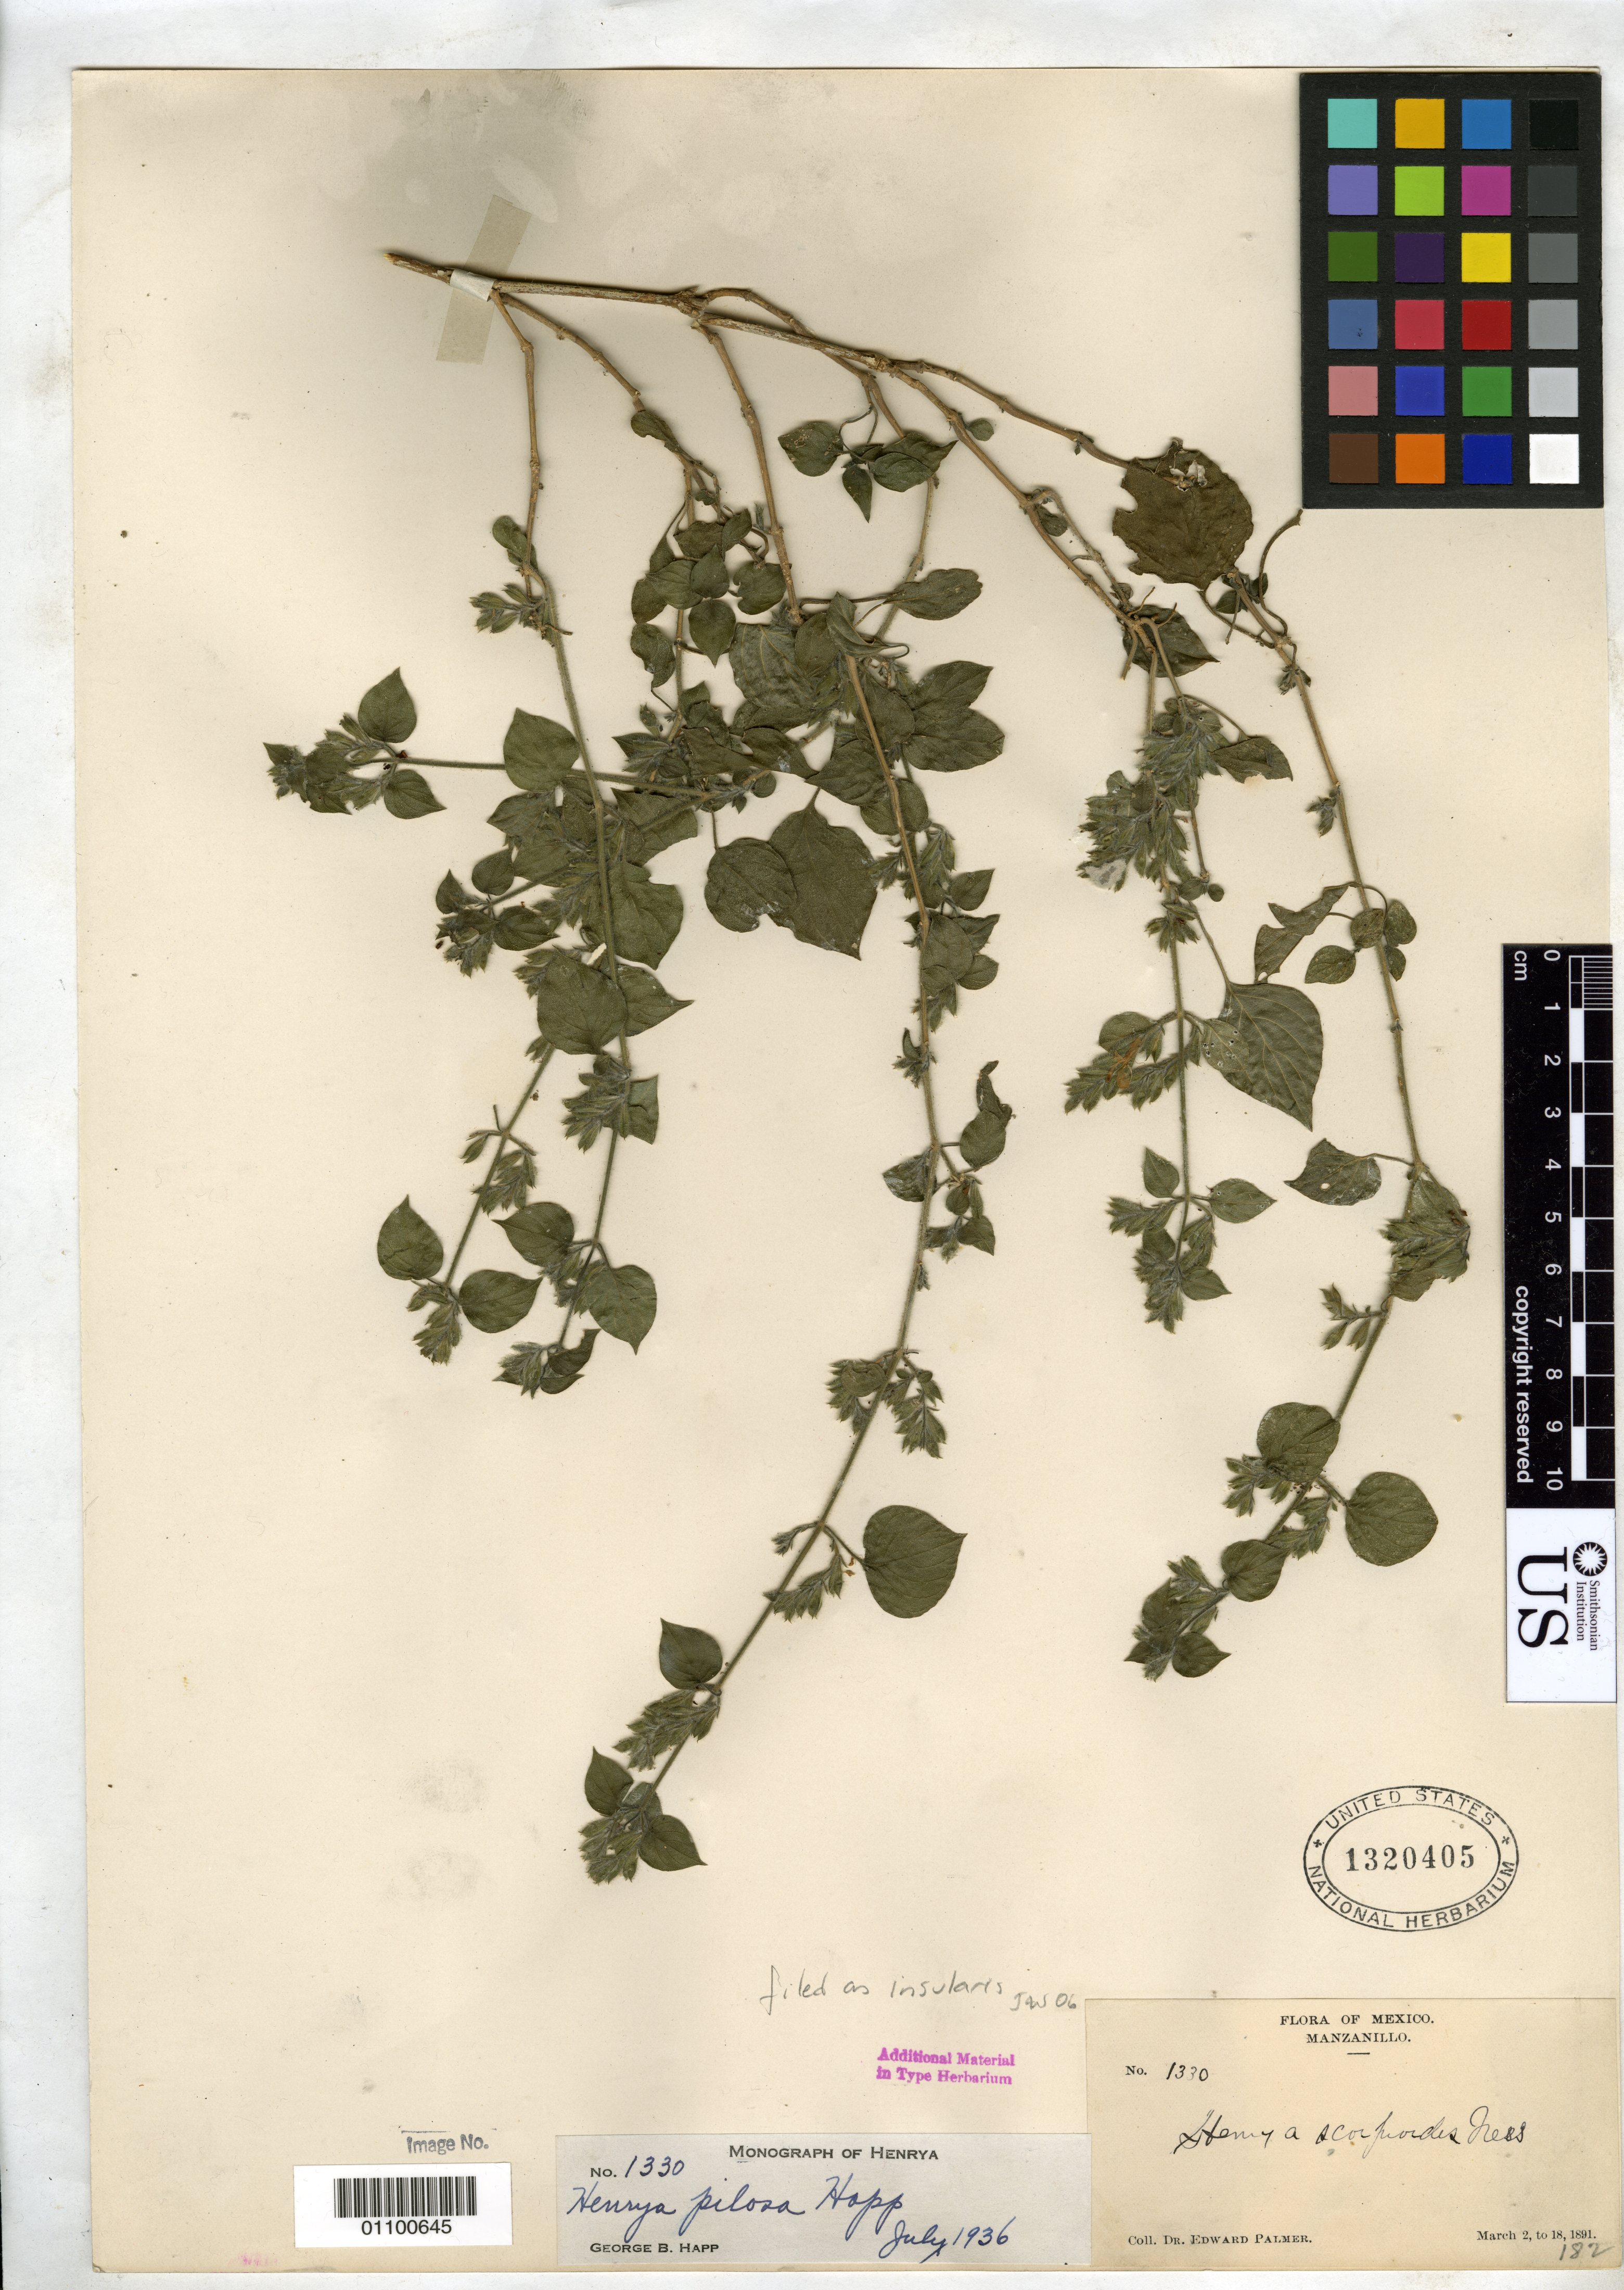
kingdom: Plantae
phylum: Tracheophyta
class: Magnoliopsida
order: Lamiales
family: Acanthaceae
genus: Henrya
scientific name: Henrya pilosa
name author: Happ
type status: Isotype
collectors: E. Palmer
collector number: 1330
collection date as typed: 2 Mar 1891 to 18 Mar 1891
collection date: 1891-03-02/1891-03-18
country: Mexico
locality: Manzanillo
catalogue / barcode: US 1320405